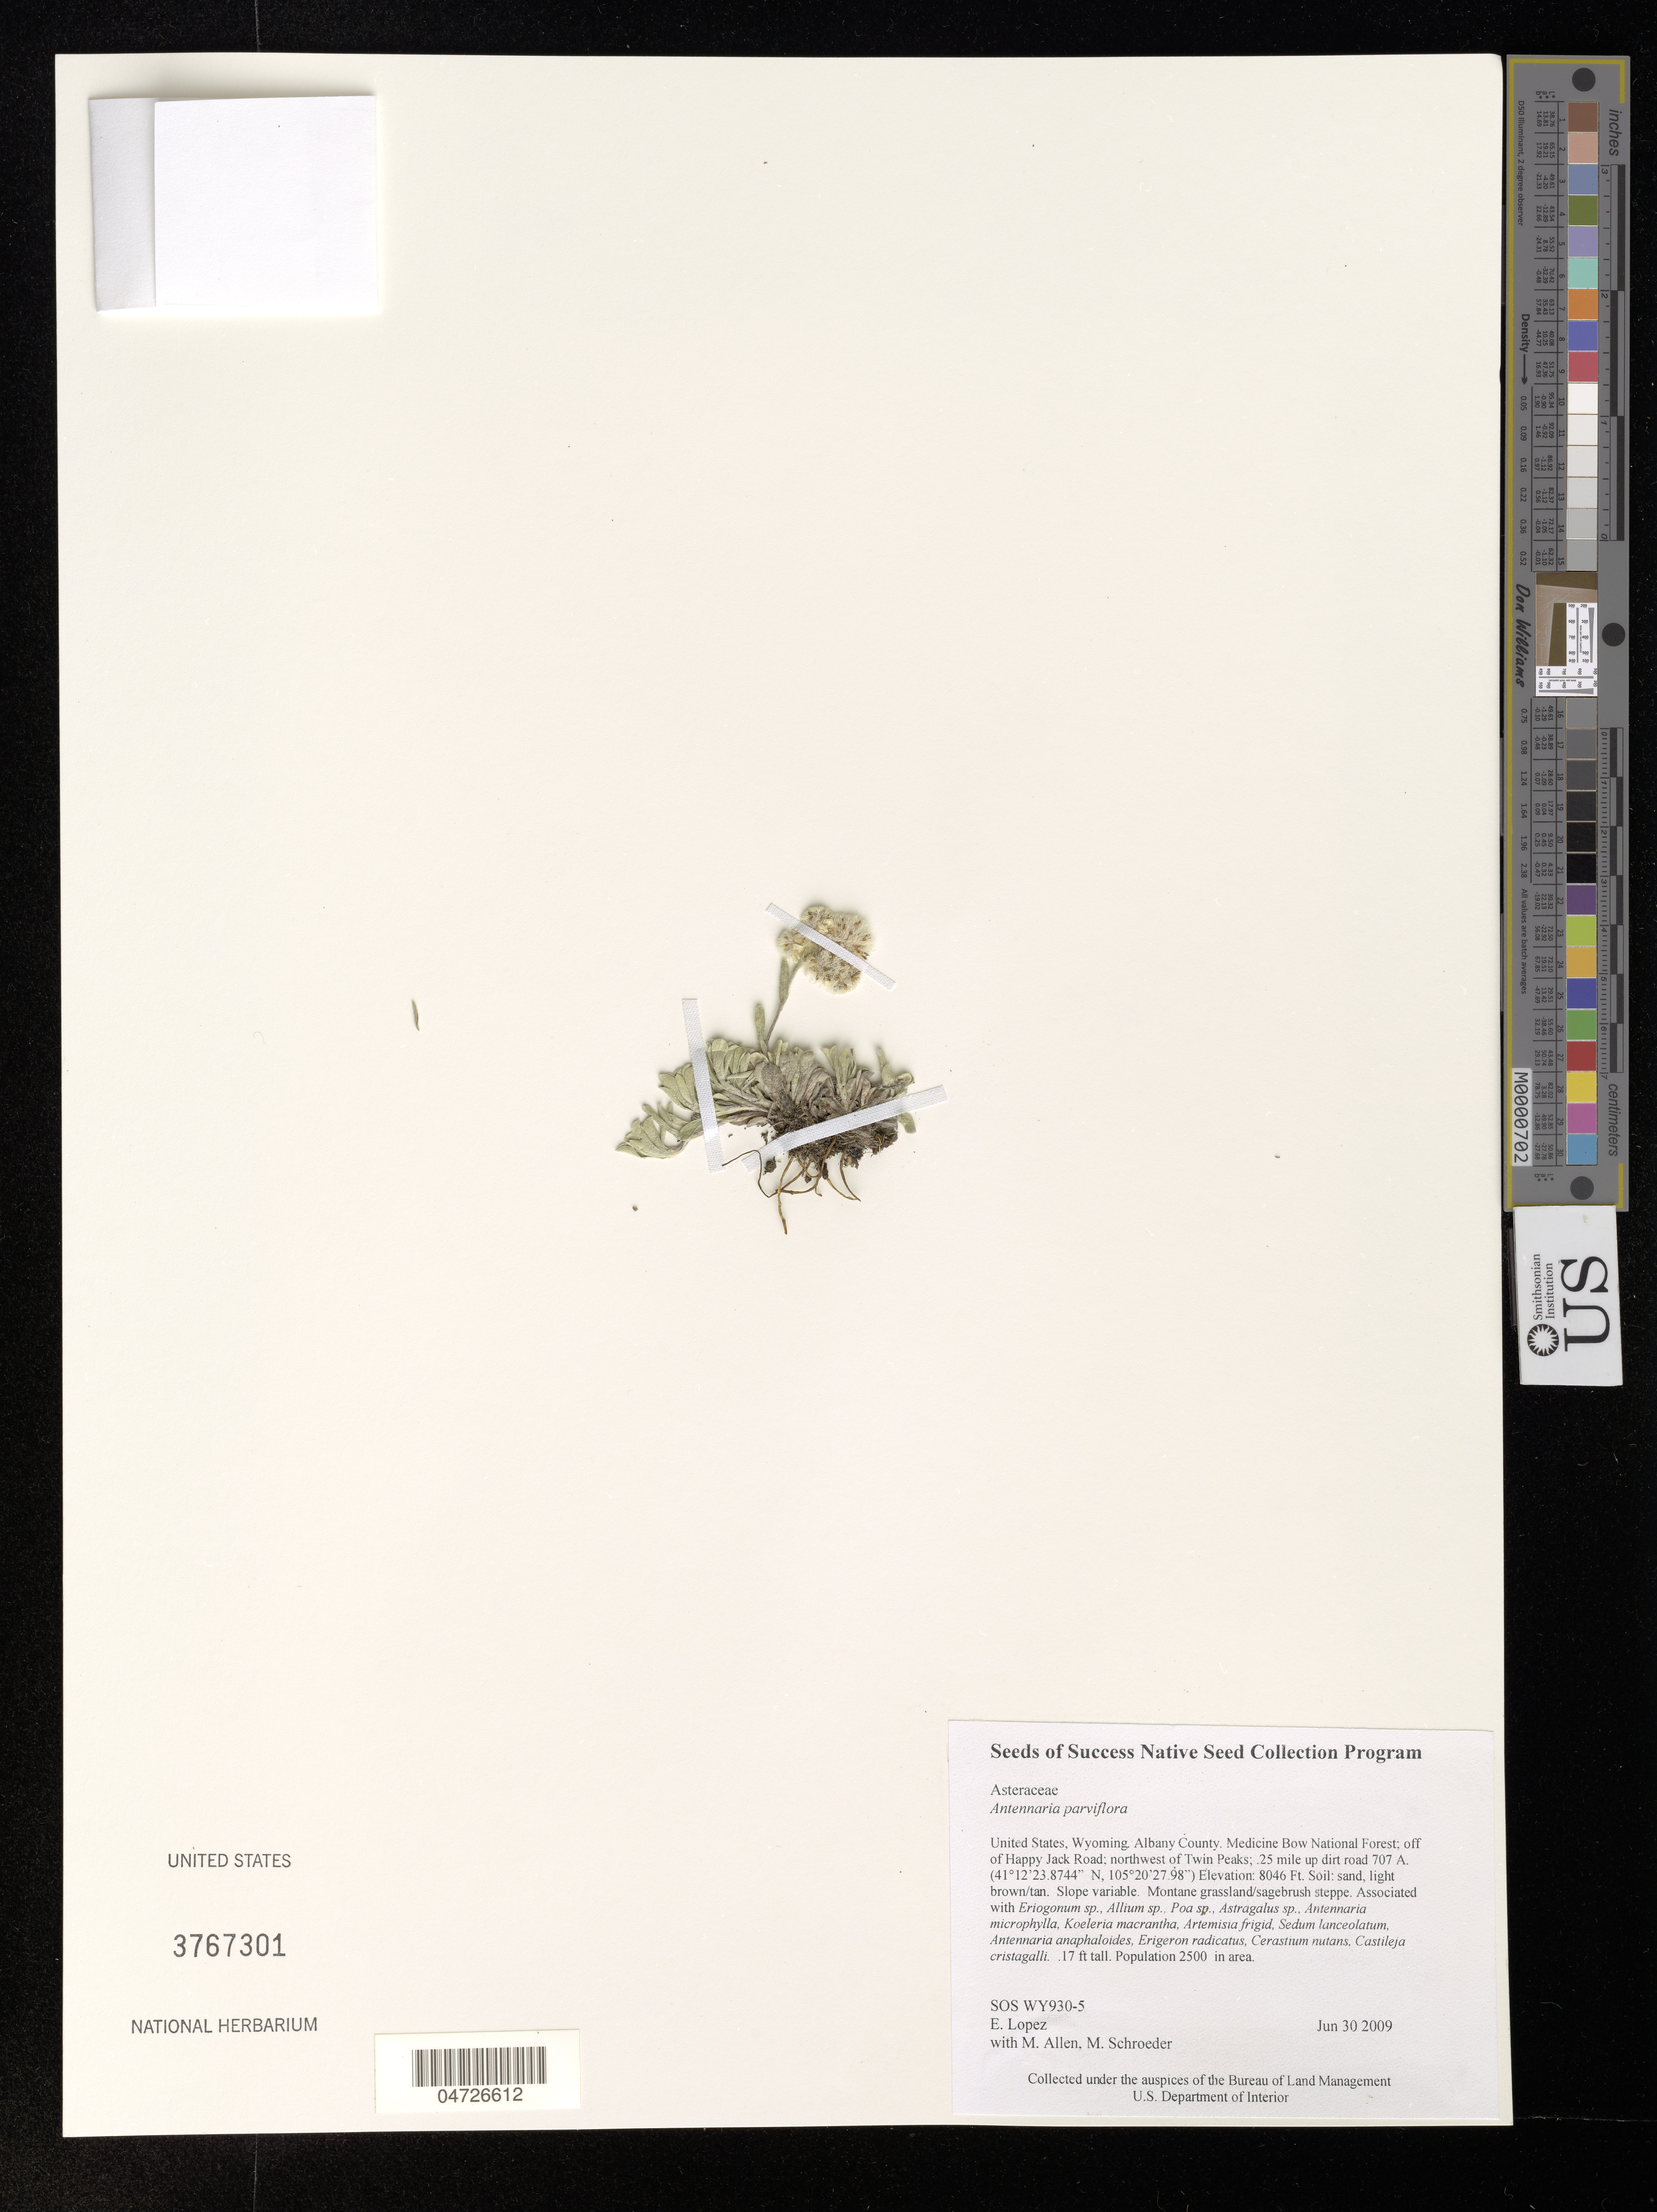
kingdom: Plantae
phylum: Tracheophyta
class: Magnoliopsida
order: Asterales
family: Asteraceae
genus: Antennaria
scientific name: Antennaria parviflora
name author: Nutt.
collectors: E. Lopez, M. Allen & M. Schroeder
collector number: SOS WY930-5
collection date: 2009-06-30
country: United States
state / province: Wyoming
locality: Albany County. Medicine Bow National Forest; off of Happy Jack Road; northwest of Twin Peaks; .25 mile up dirt road 707 A.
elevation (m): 2452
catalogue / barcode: US 3767301